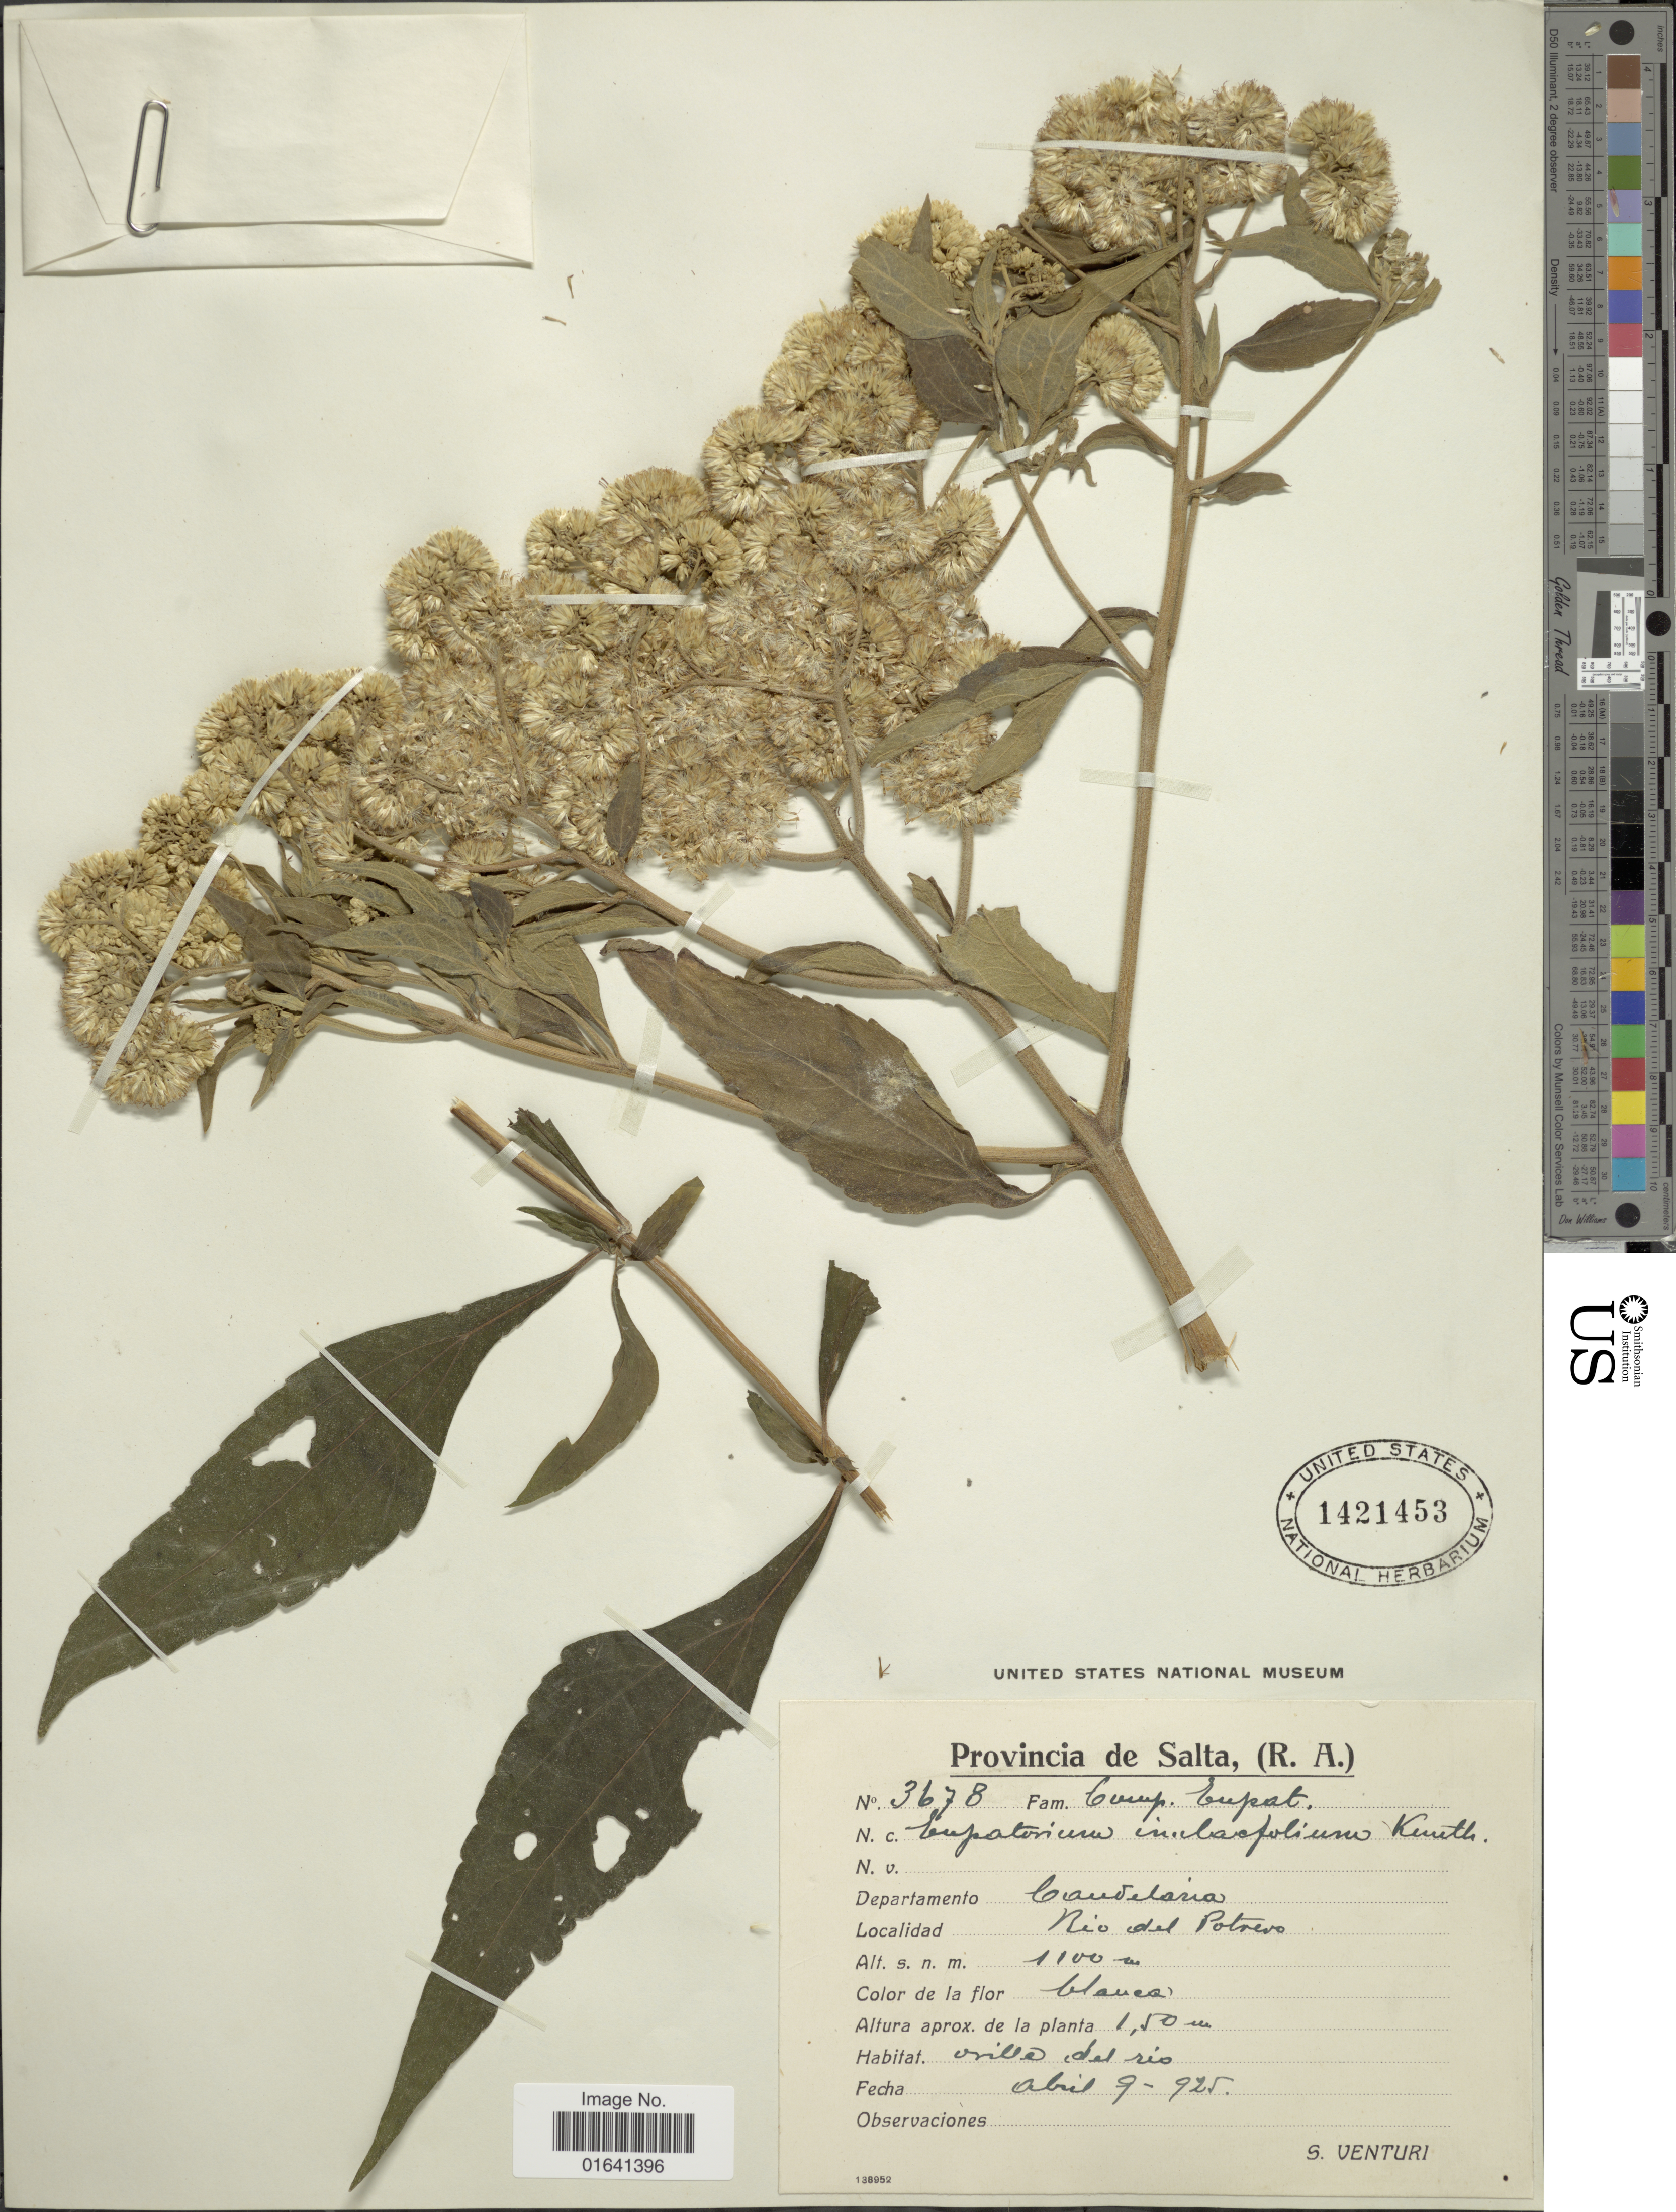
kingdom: Plantae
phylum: Tracheophyta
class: Magnoliopsida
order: Asterales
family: Asteraceae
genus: Austroeupatorium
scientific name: Austroeupatorium inulaefolium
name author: (Kunth) R.M. King & H. Rob.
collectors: S. Venturi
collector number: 3678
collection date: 1925-04-09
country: Argentina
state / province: Salta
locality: (R.A.), Departamento Candelaria, Rio del Potrero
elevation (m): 1100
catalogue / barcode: US 1421453